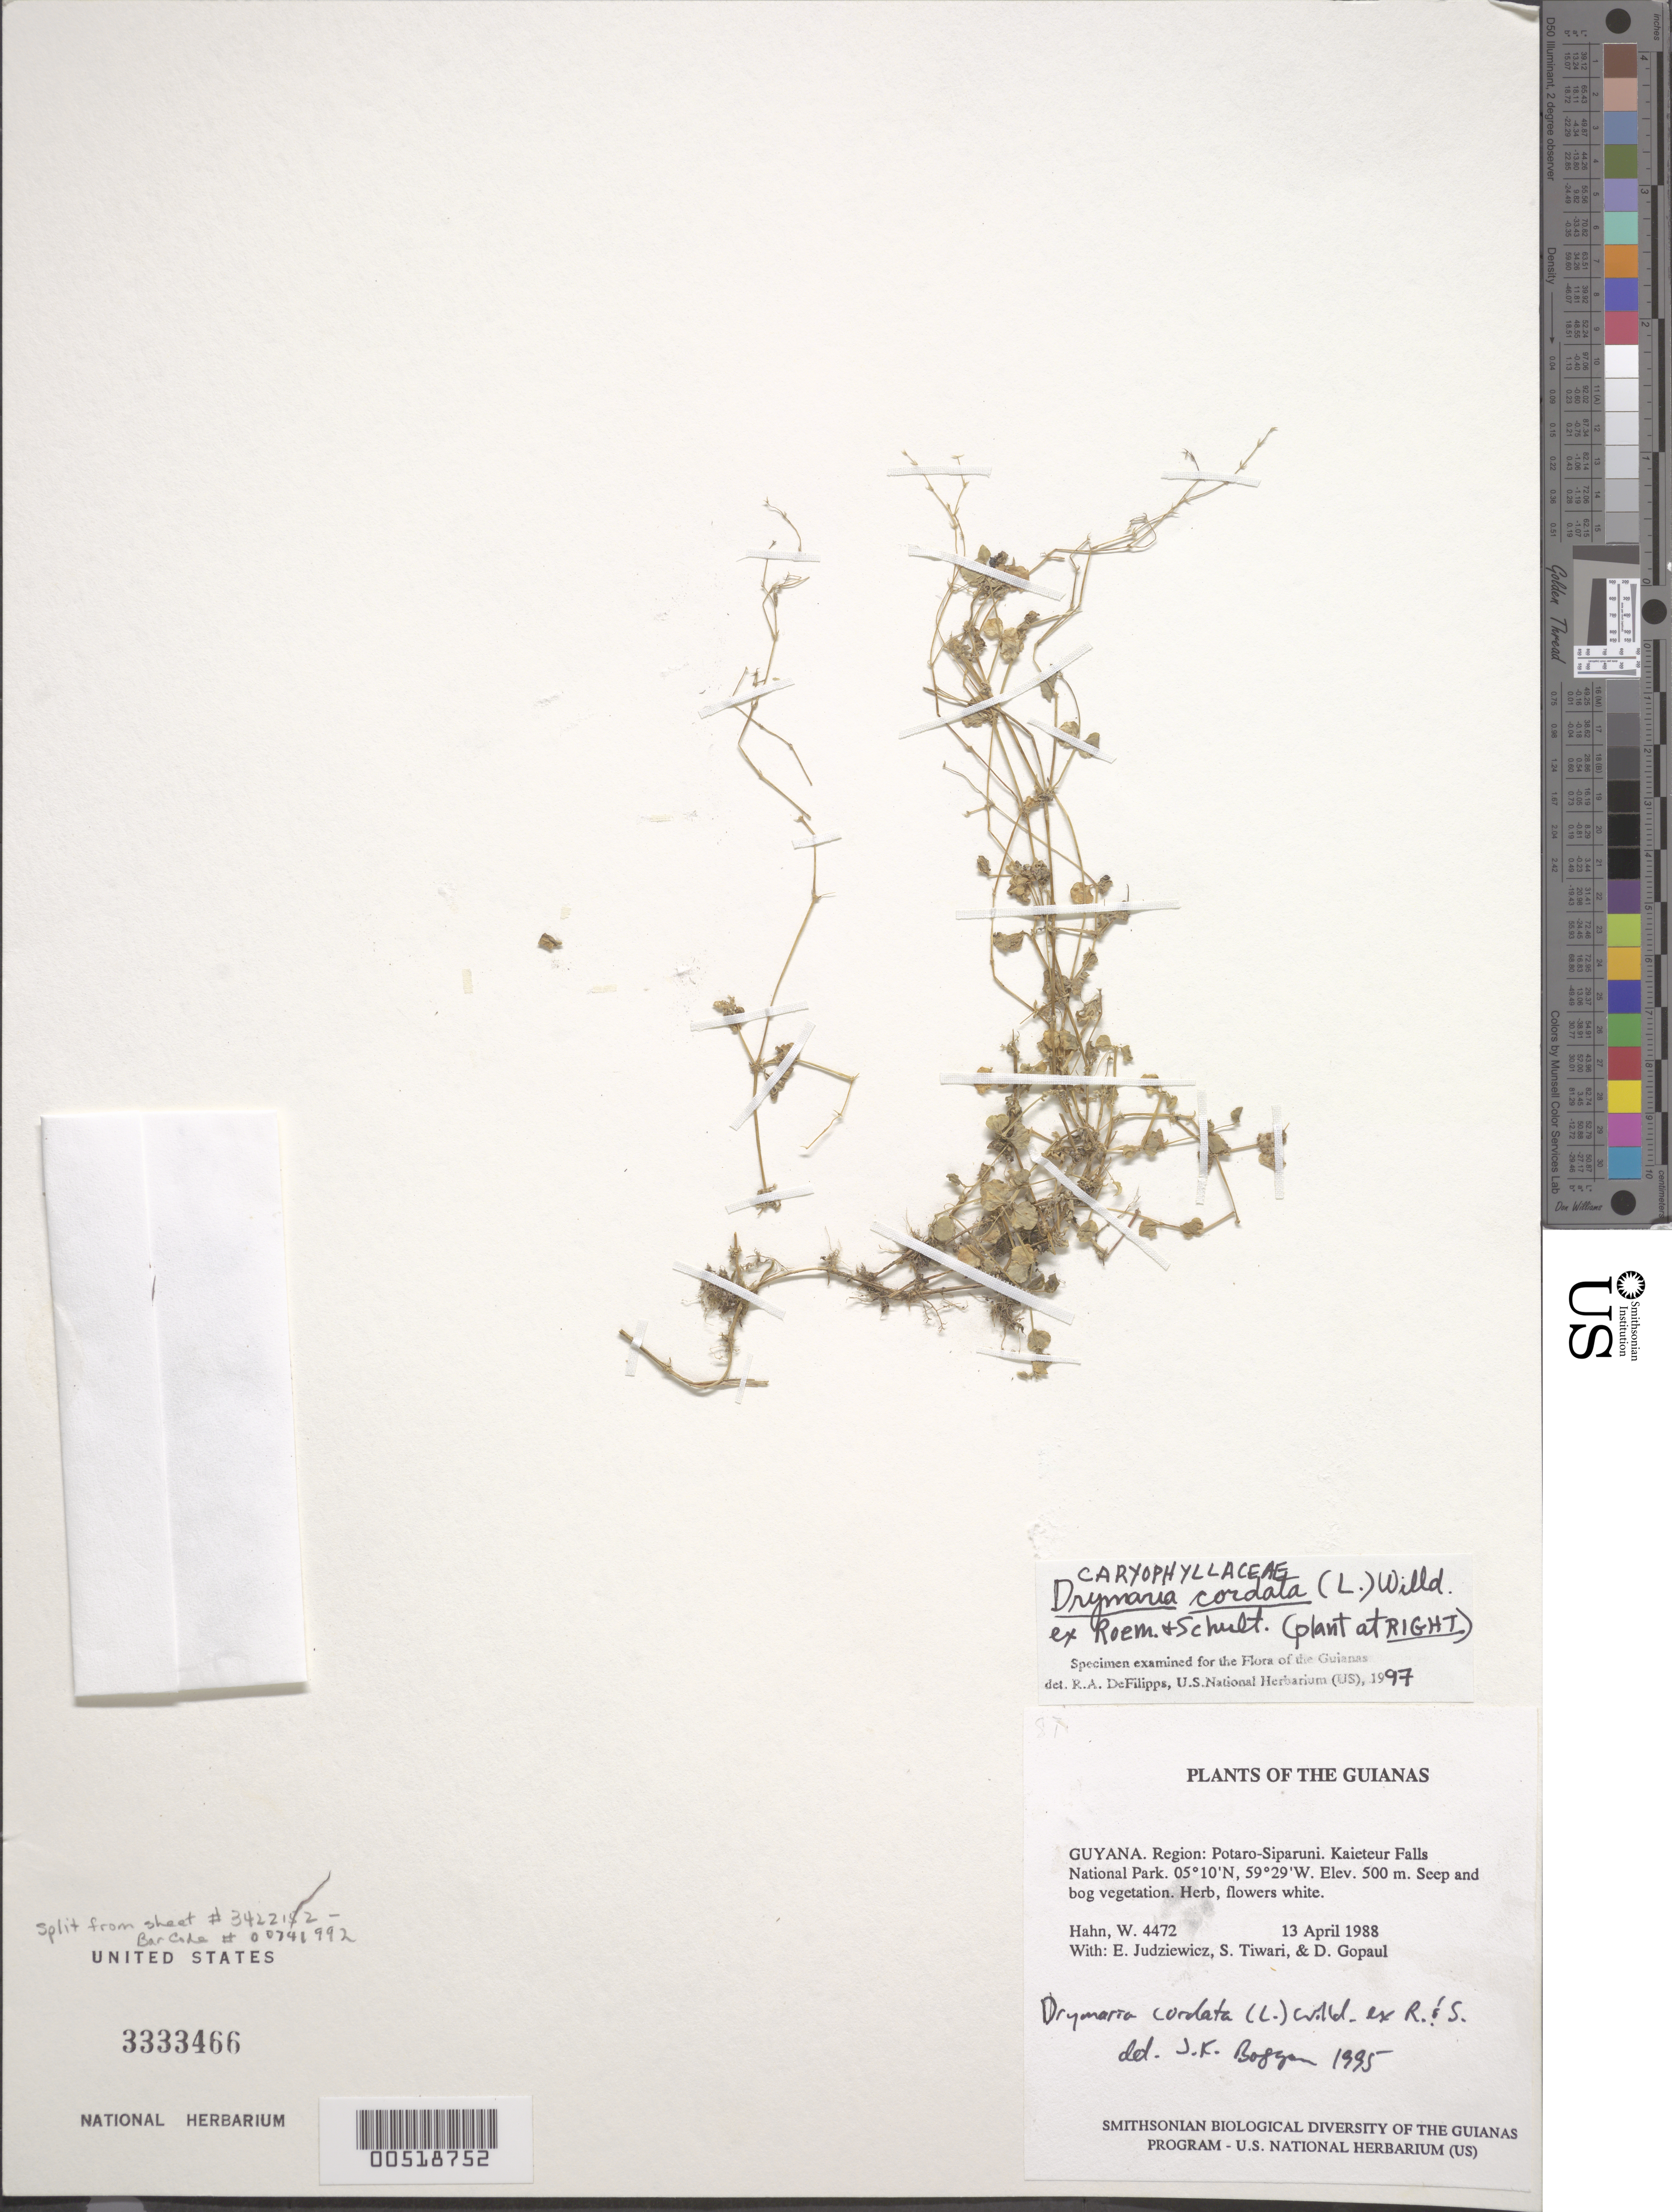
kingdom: Plantae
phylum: Tracheophyta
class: Magnoliopsida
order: Caryophyllales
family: Caryophyllaceae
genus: Drymaria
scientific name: Drymaria cordata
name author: (L.) Willd. ex Schult.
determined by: DeFilipps, R. A.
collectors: W. Hahn, E. J. Judziewicz, S. Tiwari & D. Gopaul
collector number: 4472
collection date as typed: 13 April 1988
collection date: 1988-04-13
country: Guyana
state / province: Potaro-Siparuni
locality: Kaieteur Falls National Park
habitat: Seep and bog vegetation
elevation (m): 500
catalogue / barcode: US 3333466